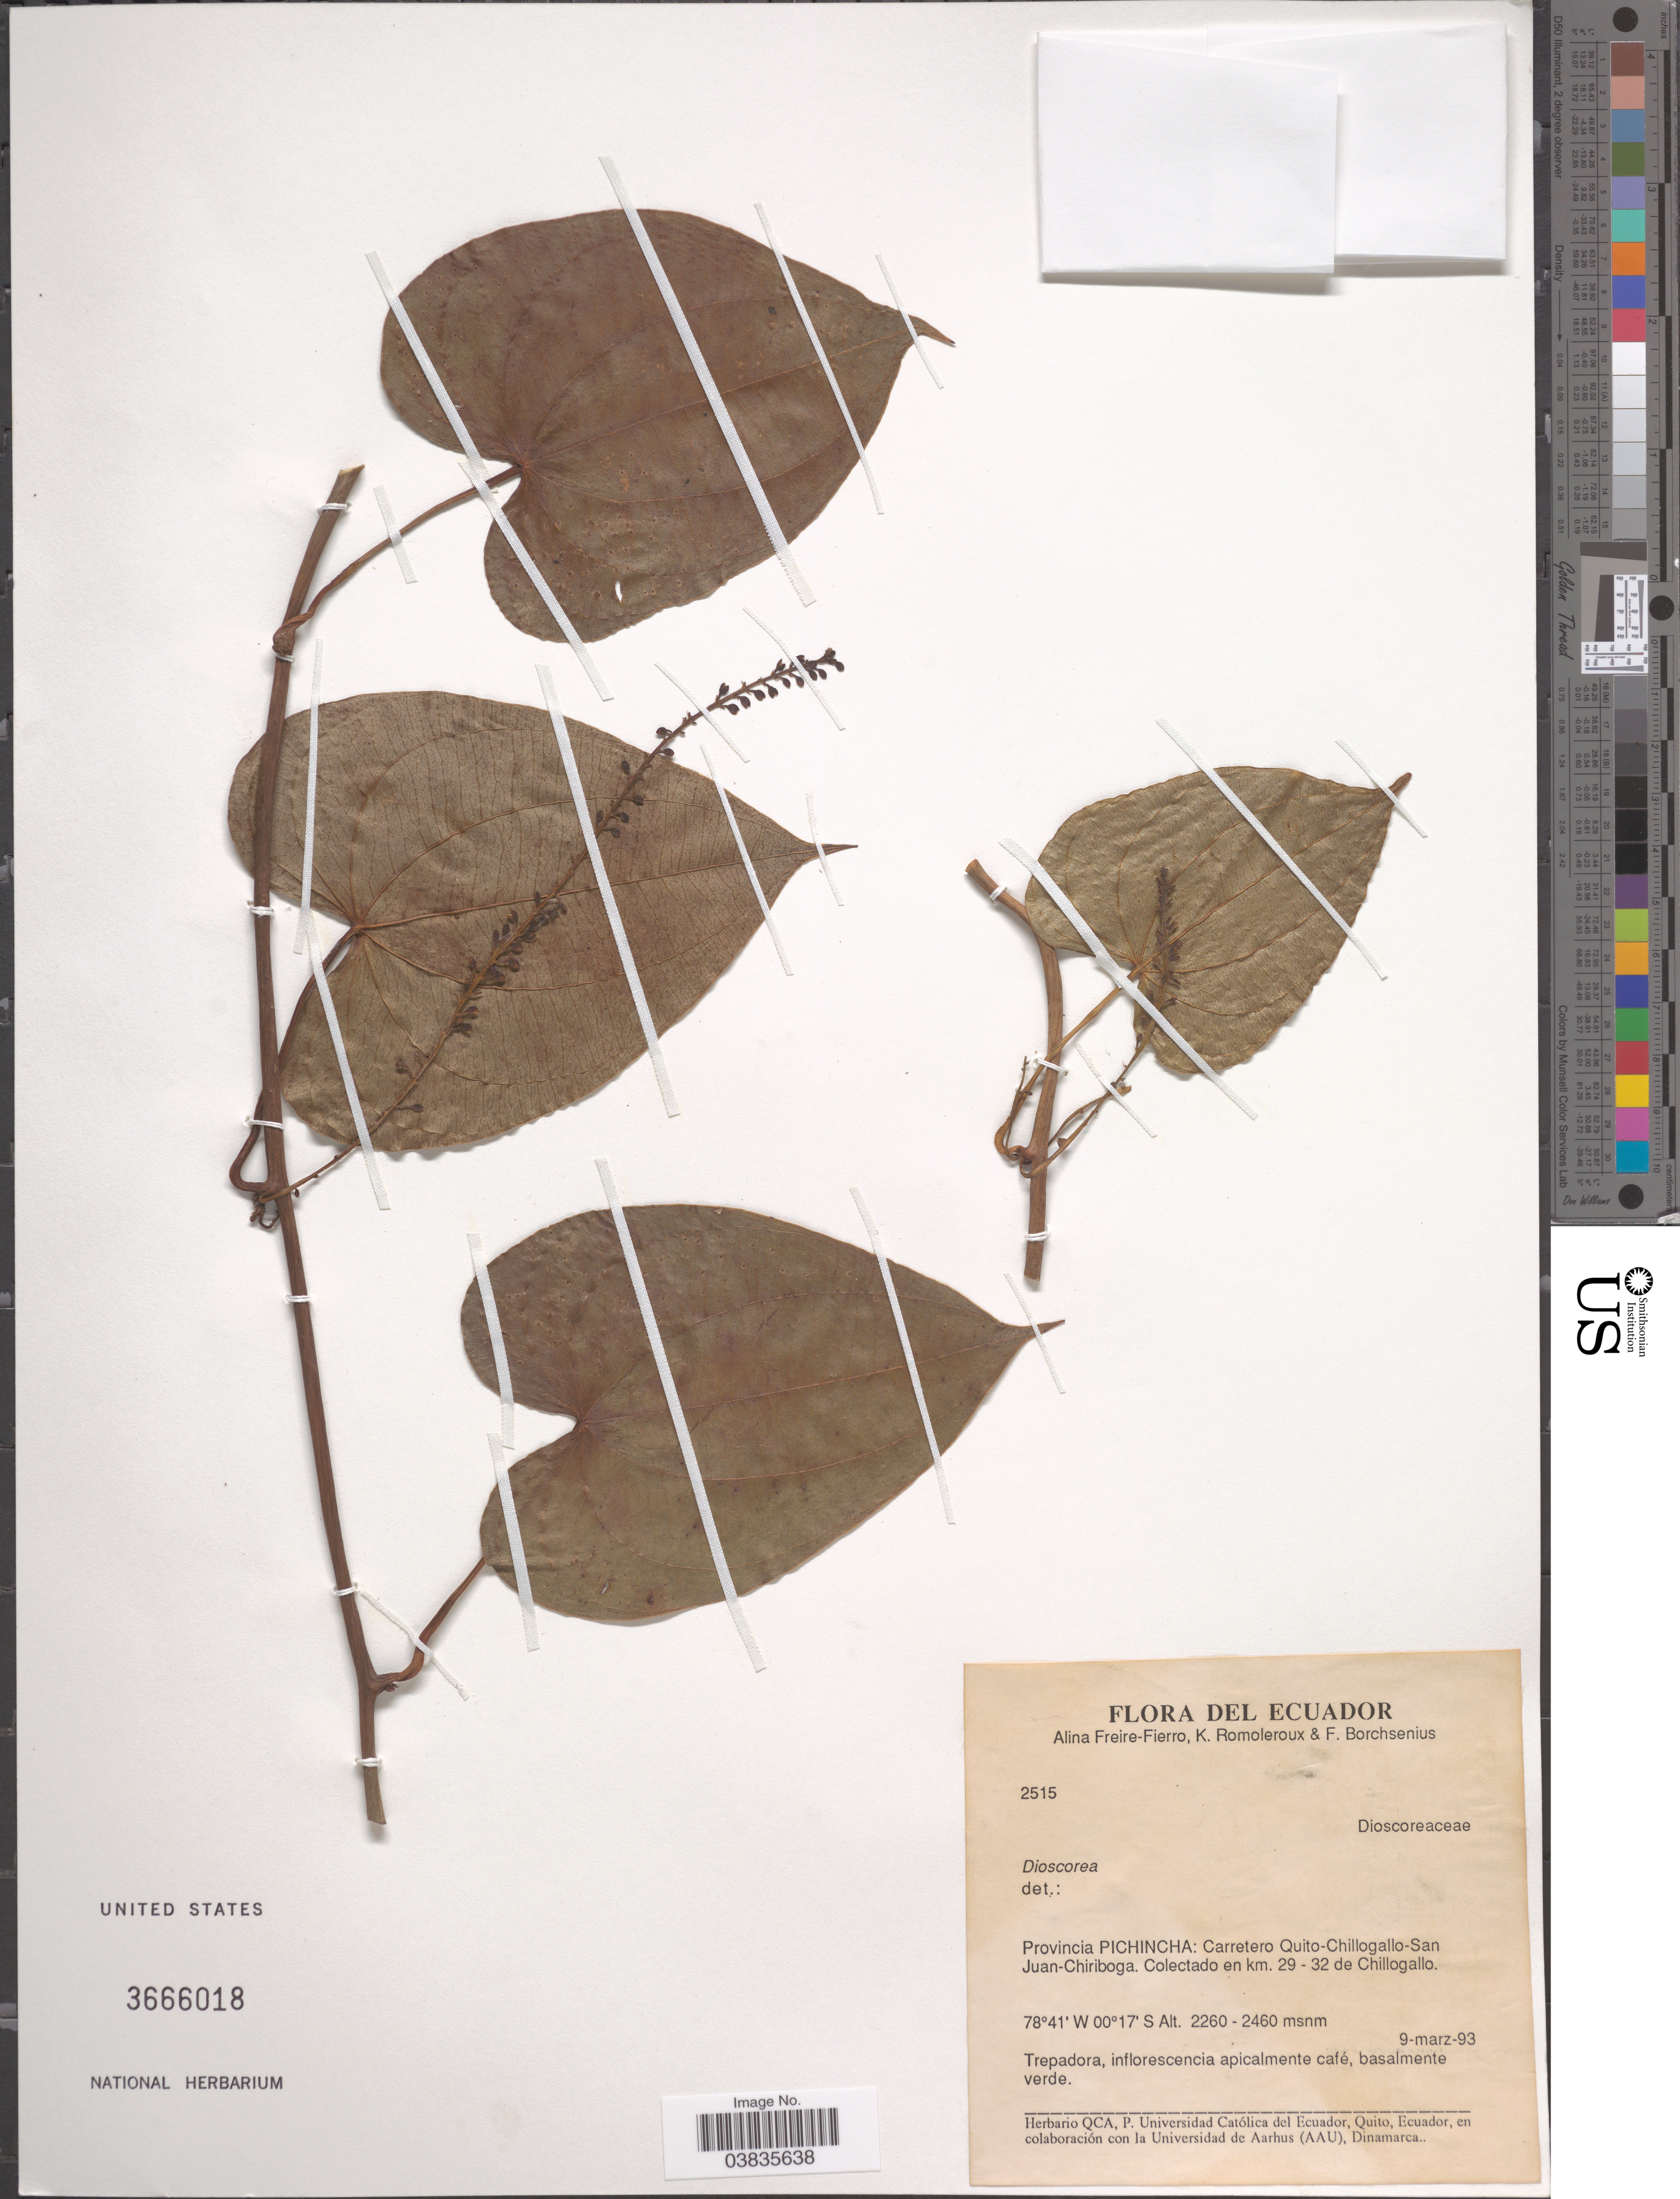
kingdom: Plantae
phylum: Tracheophyta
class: Liliopsida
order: Dioscoreales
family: Dioscoreaceae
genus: Dioscorea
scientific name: Dioscorea sp.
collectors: A. Freire-Fierro, K. Romoleroux & F. Borchsenius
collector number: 2515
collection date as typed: Transcribed d/m/y: 9/3/93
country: Ecuador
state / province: Pichincha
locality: Carretero Quito-Chillogallo-San Juan-Chiriboga. Colectado en km. 29 - 32 de Chillogallo.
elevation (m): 2260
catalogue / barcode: US 3666018